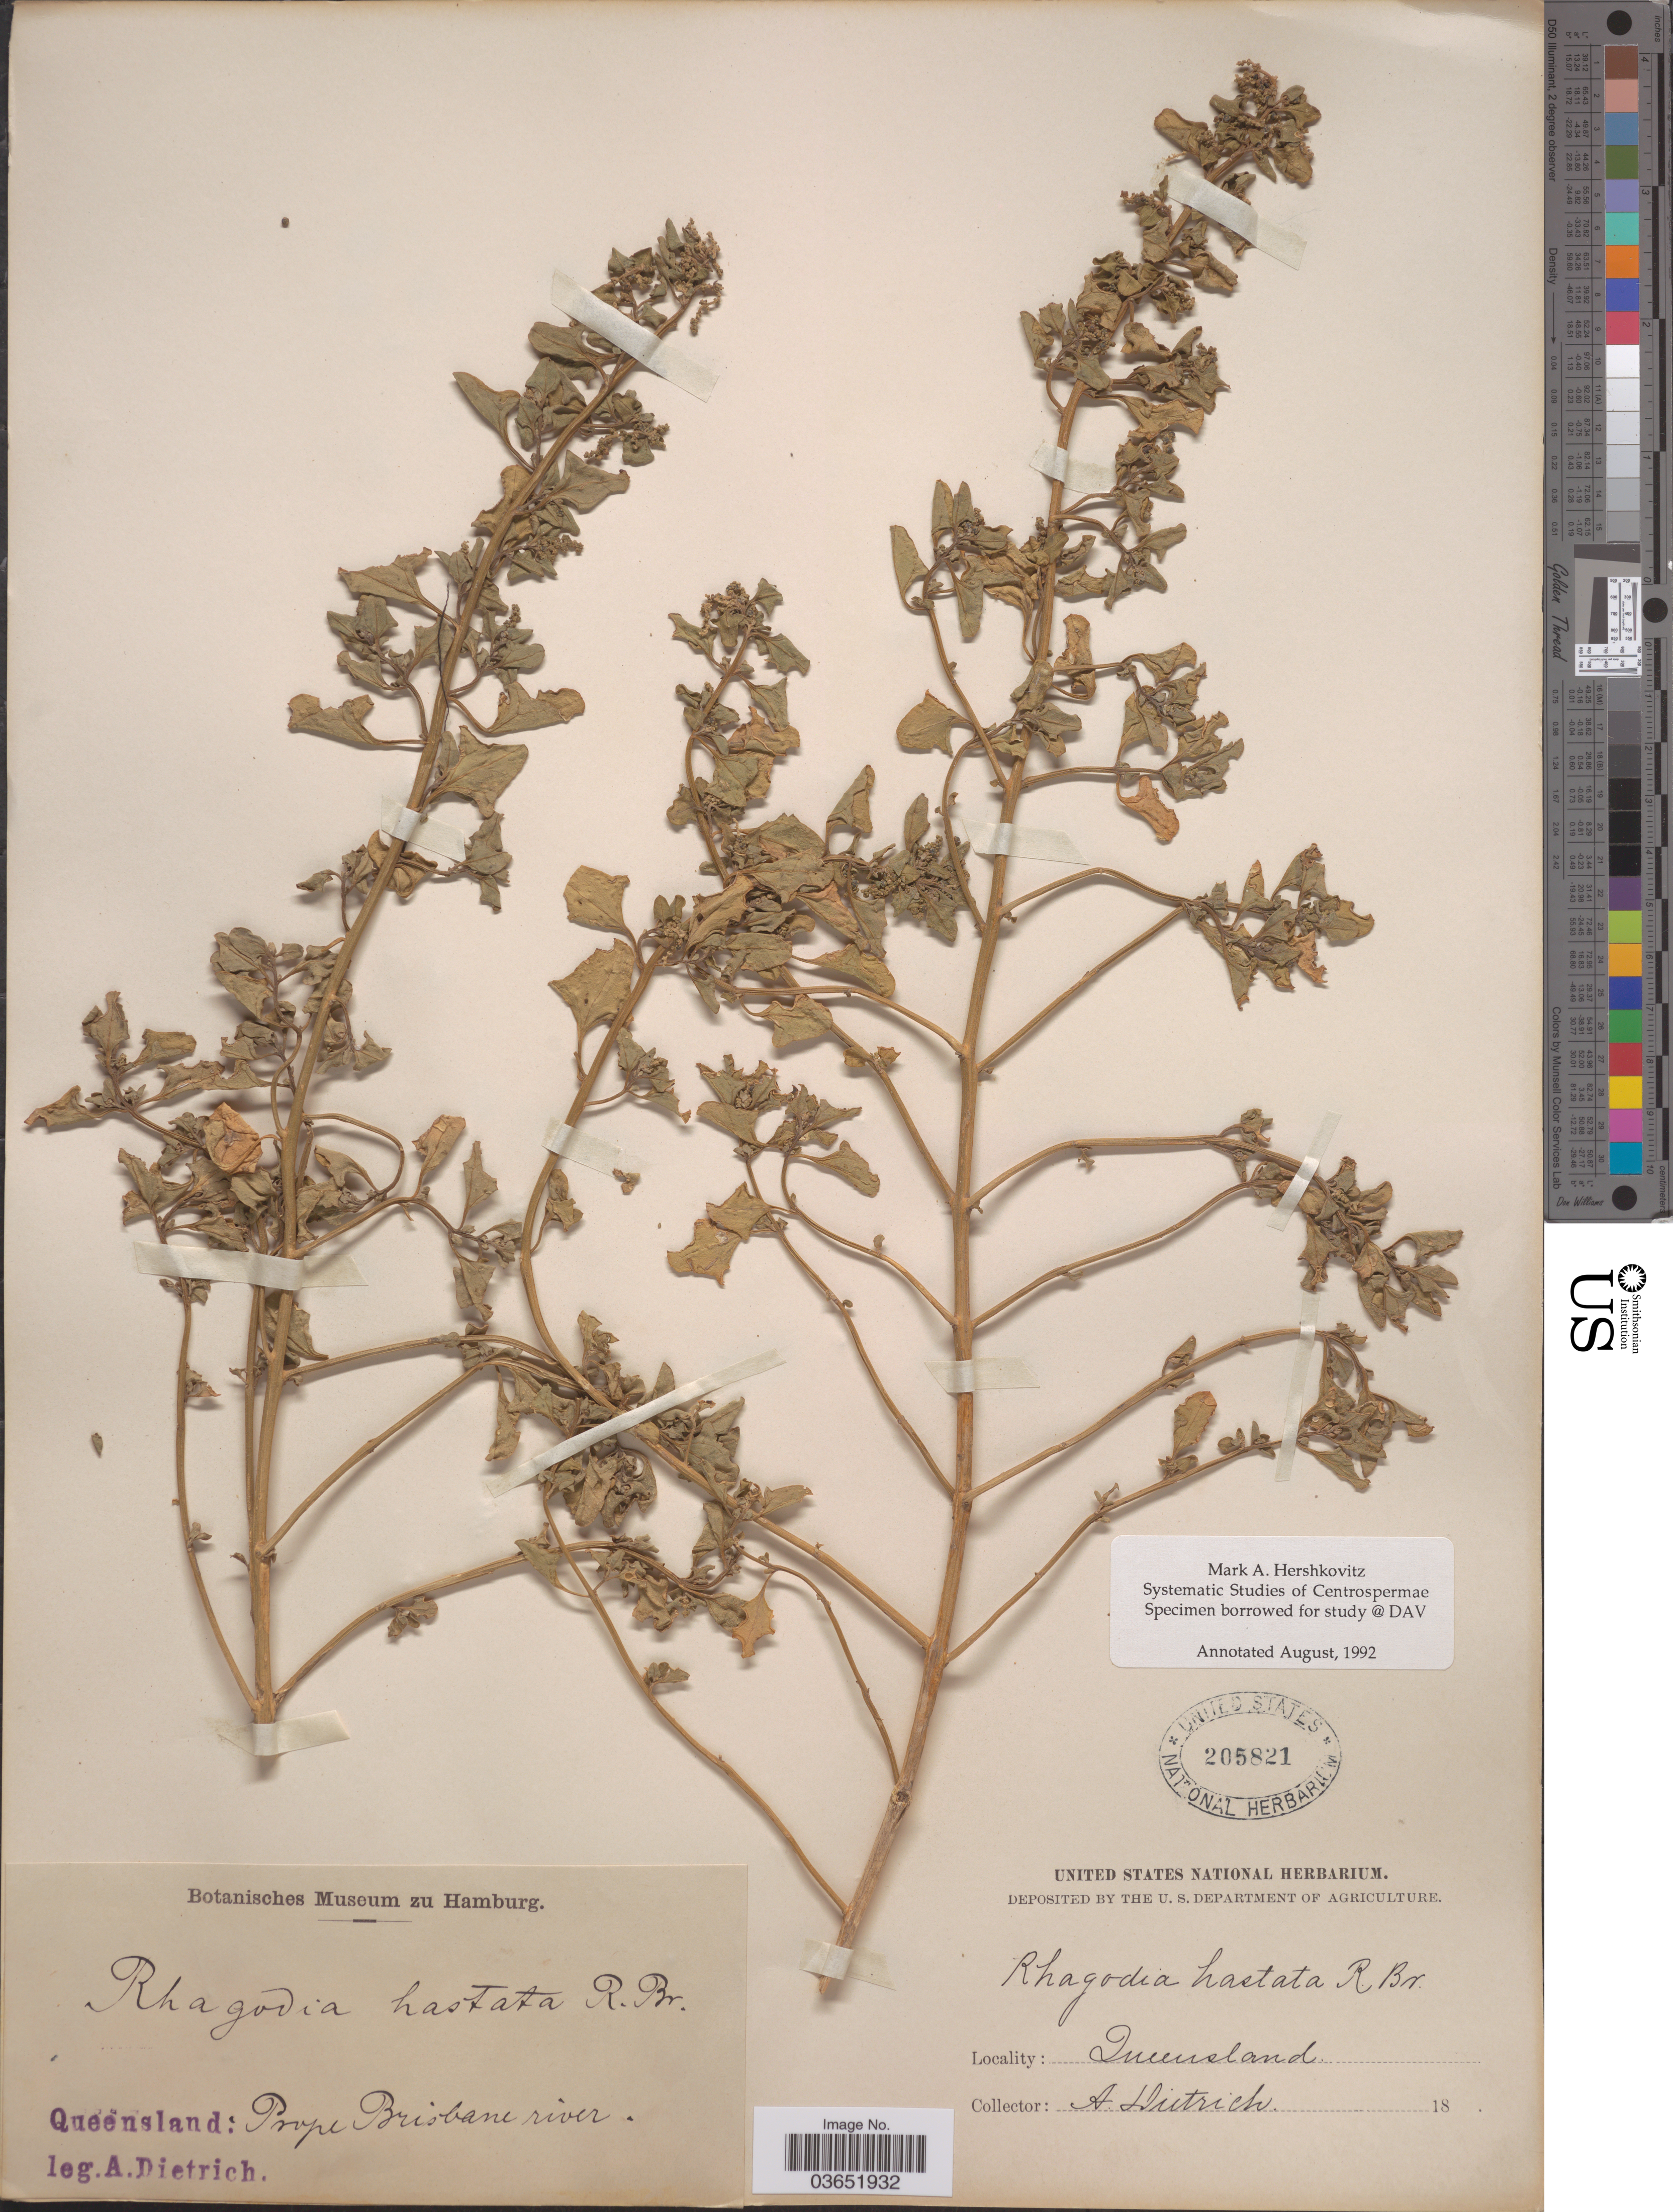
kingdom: Plantae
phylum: Tracheophyta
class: Magnoliopsida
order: Caryophyllales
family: Amaranthaceae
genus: Rhagodia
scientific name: Rhagodia hastata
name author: R. Br.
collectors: A. Dietrich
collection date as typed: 18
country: Australia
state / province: Queensland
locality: Prope Brisbane river.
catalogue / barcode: US 205821